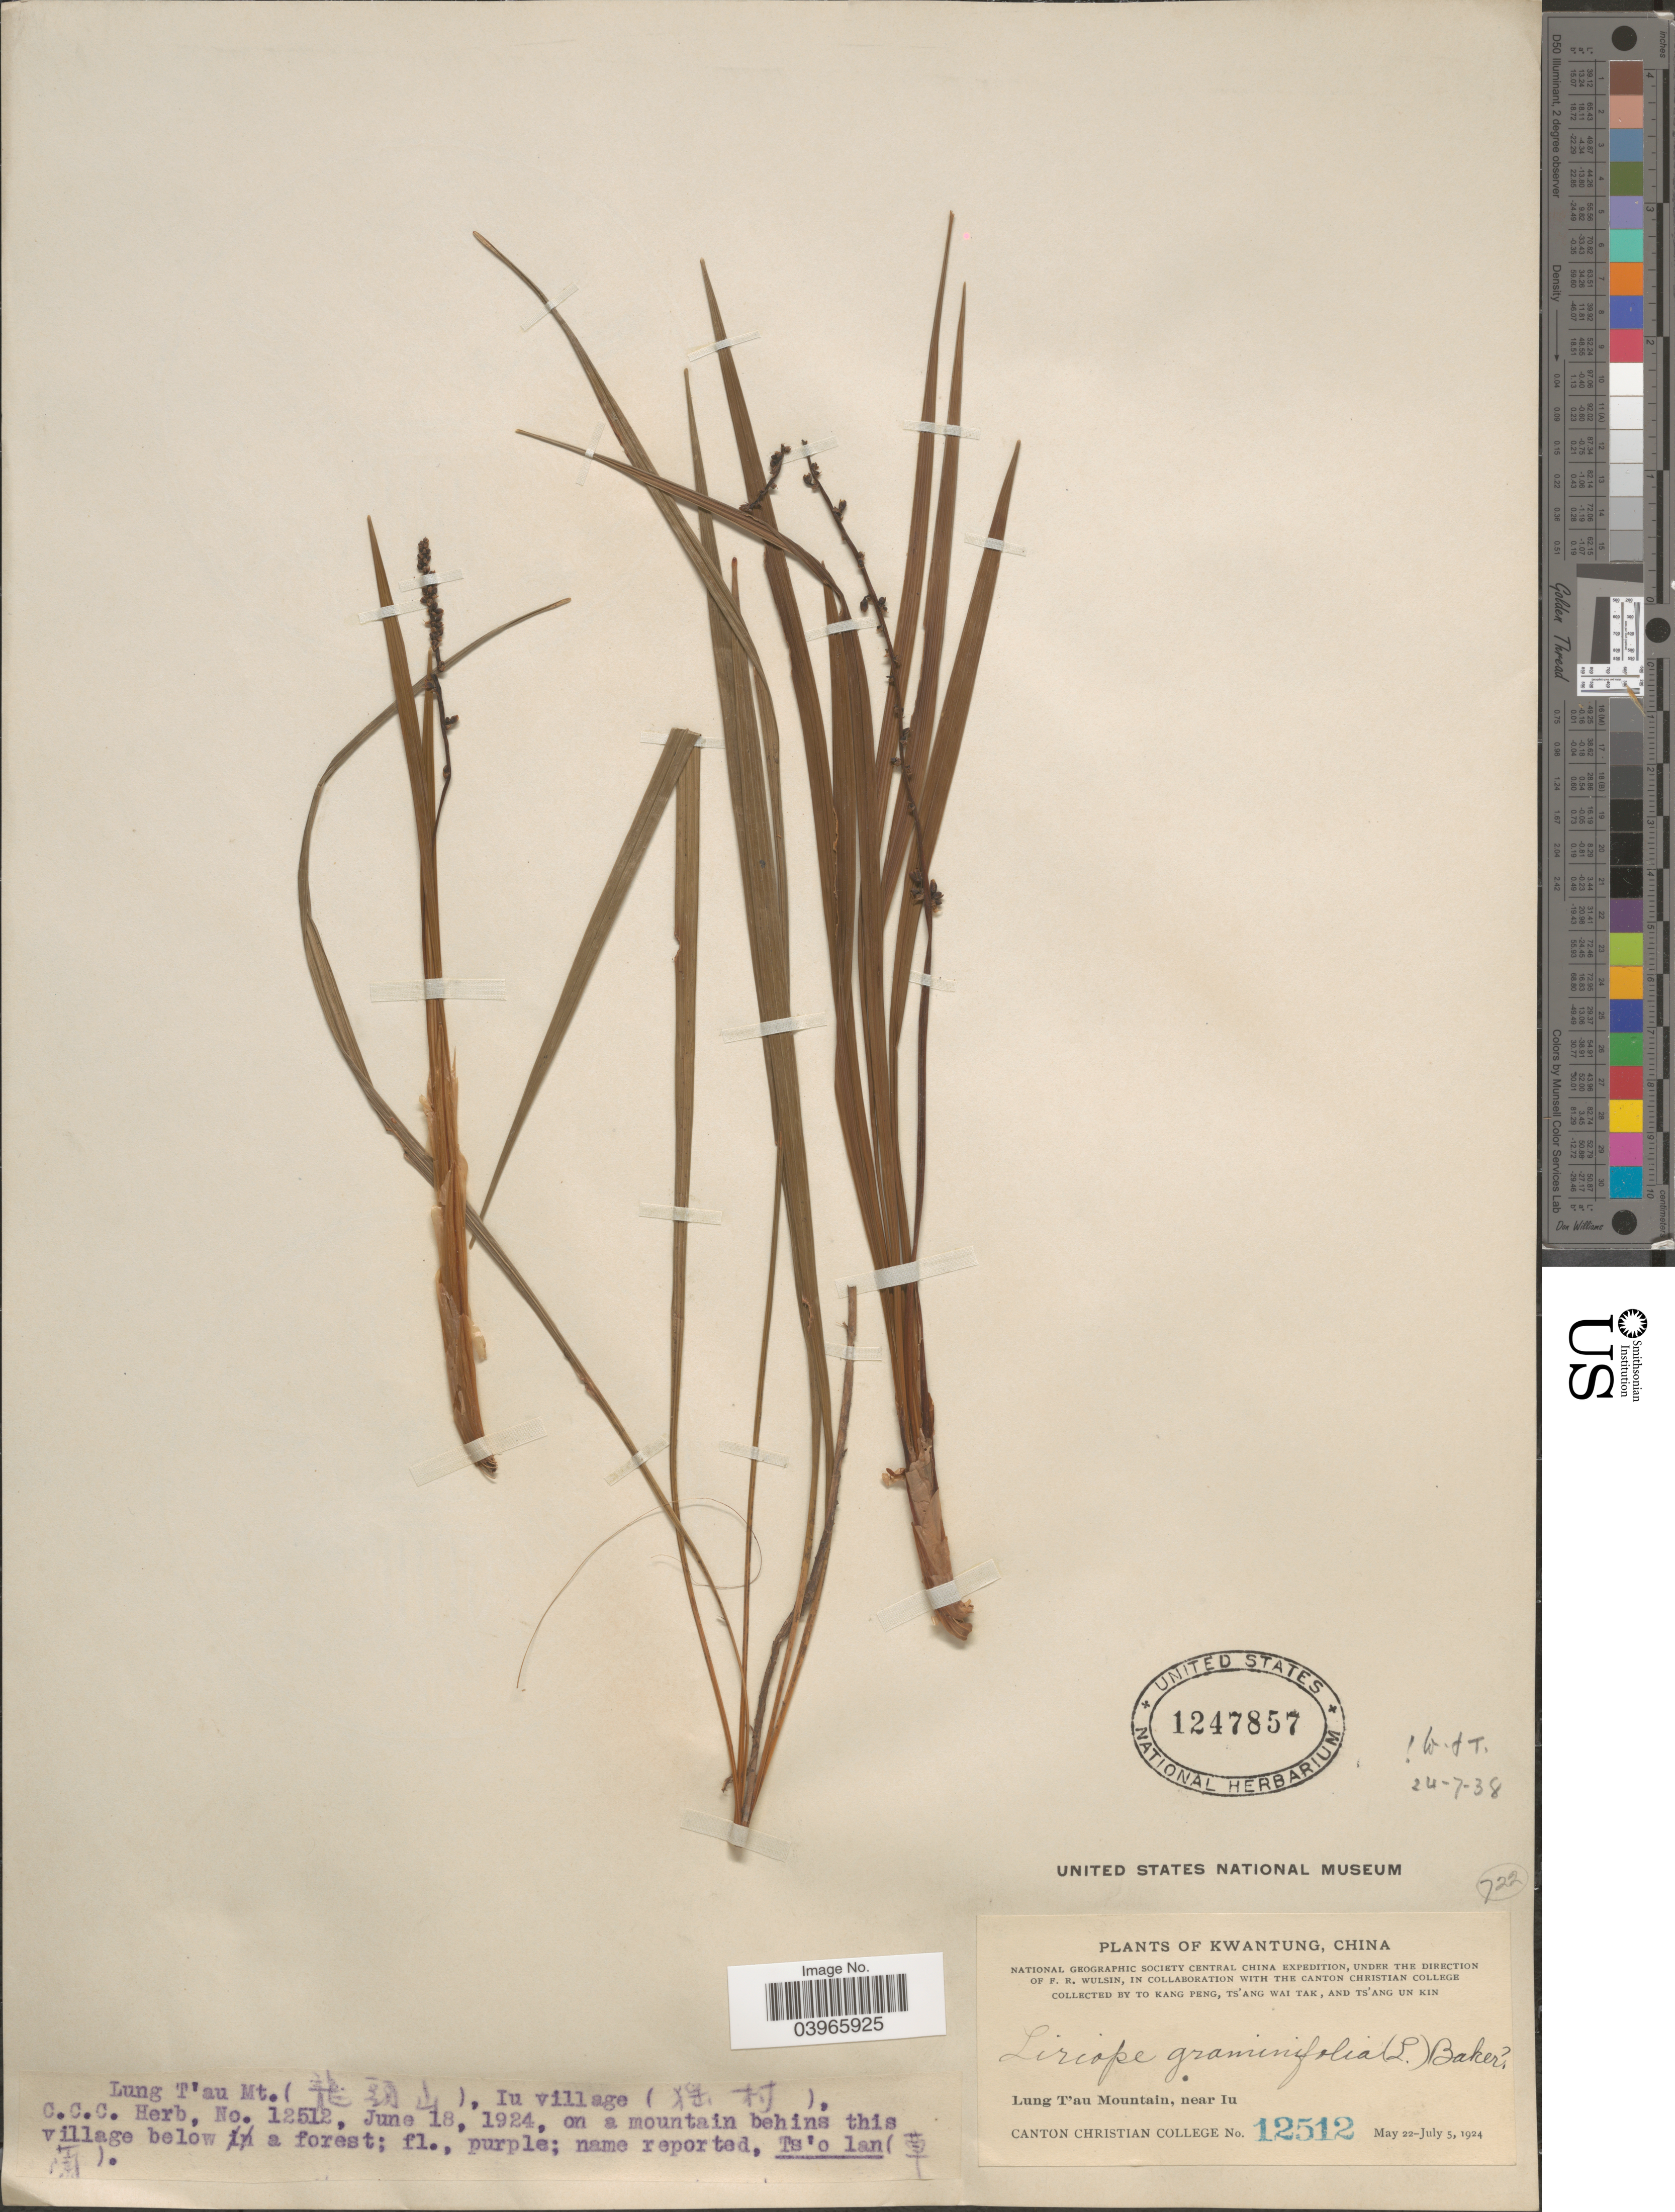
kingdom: Plantae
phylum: Tracheophyta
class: Liliopsida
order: Asparagales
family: Asparagaceae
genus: Liriope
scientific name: Liriope graminifolia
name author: (L.) Baker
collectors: Kang Peng To, W. T. Tsang & Ts' Ang Un Kin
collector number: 12512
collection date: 1924-06-18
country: China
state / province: Guangdong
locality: Kwantung. Lung T'au Mountain (X), Iu village (X), near Iu.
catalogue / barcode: US 1247857